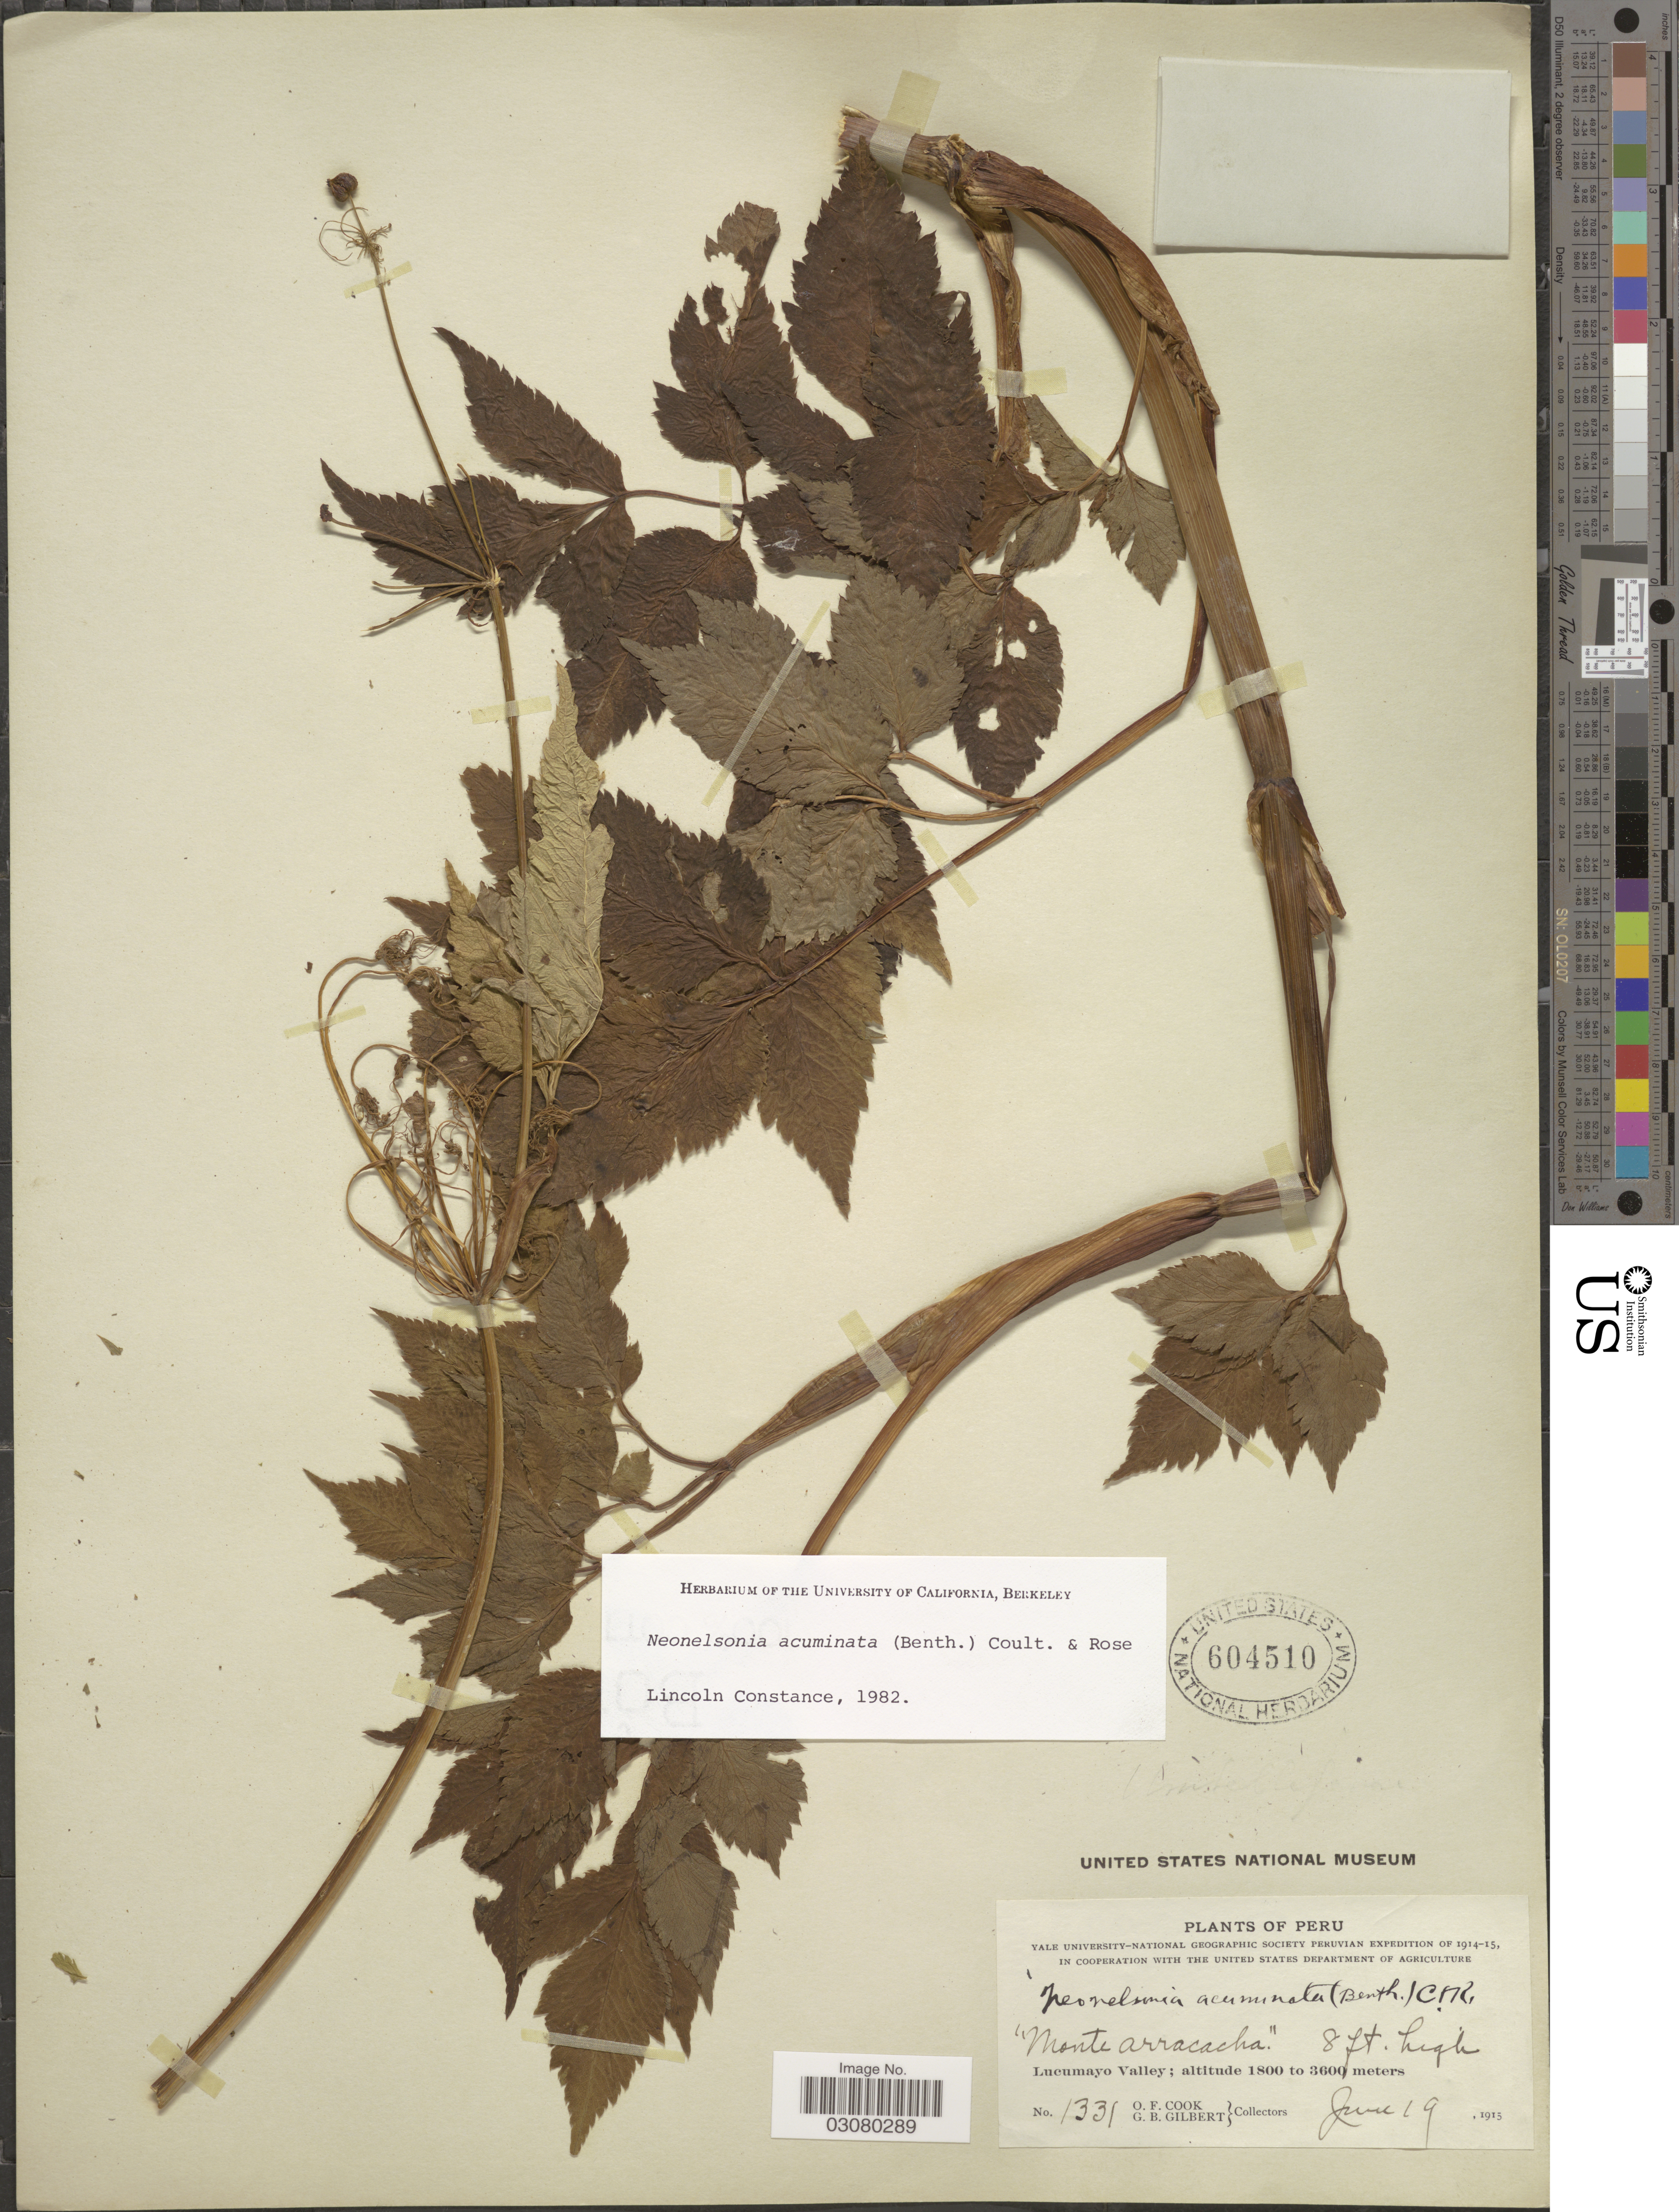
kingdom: Plantae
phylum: Tracheophyta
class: Magnoliopsida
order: Apiales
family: Apiaceae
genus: Neonelsonia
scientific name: Neonelsonia acuminata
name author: (Benth.) J.M. Coult. & Rose ex Drude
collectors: O. F. Cook & G. B. Gilbert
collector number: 1331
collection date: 1915-06-19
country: Peru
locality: Monte Arracacha.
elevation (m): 1800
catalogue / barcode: US 604510